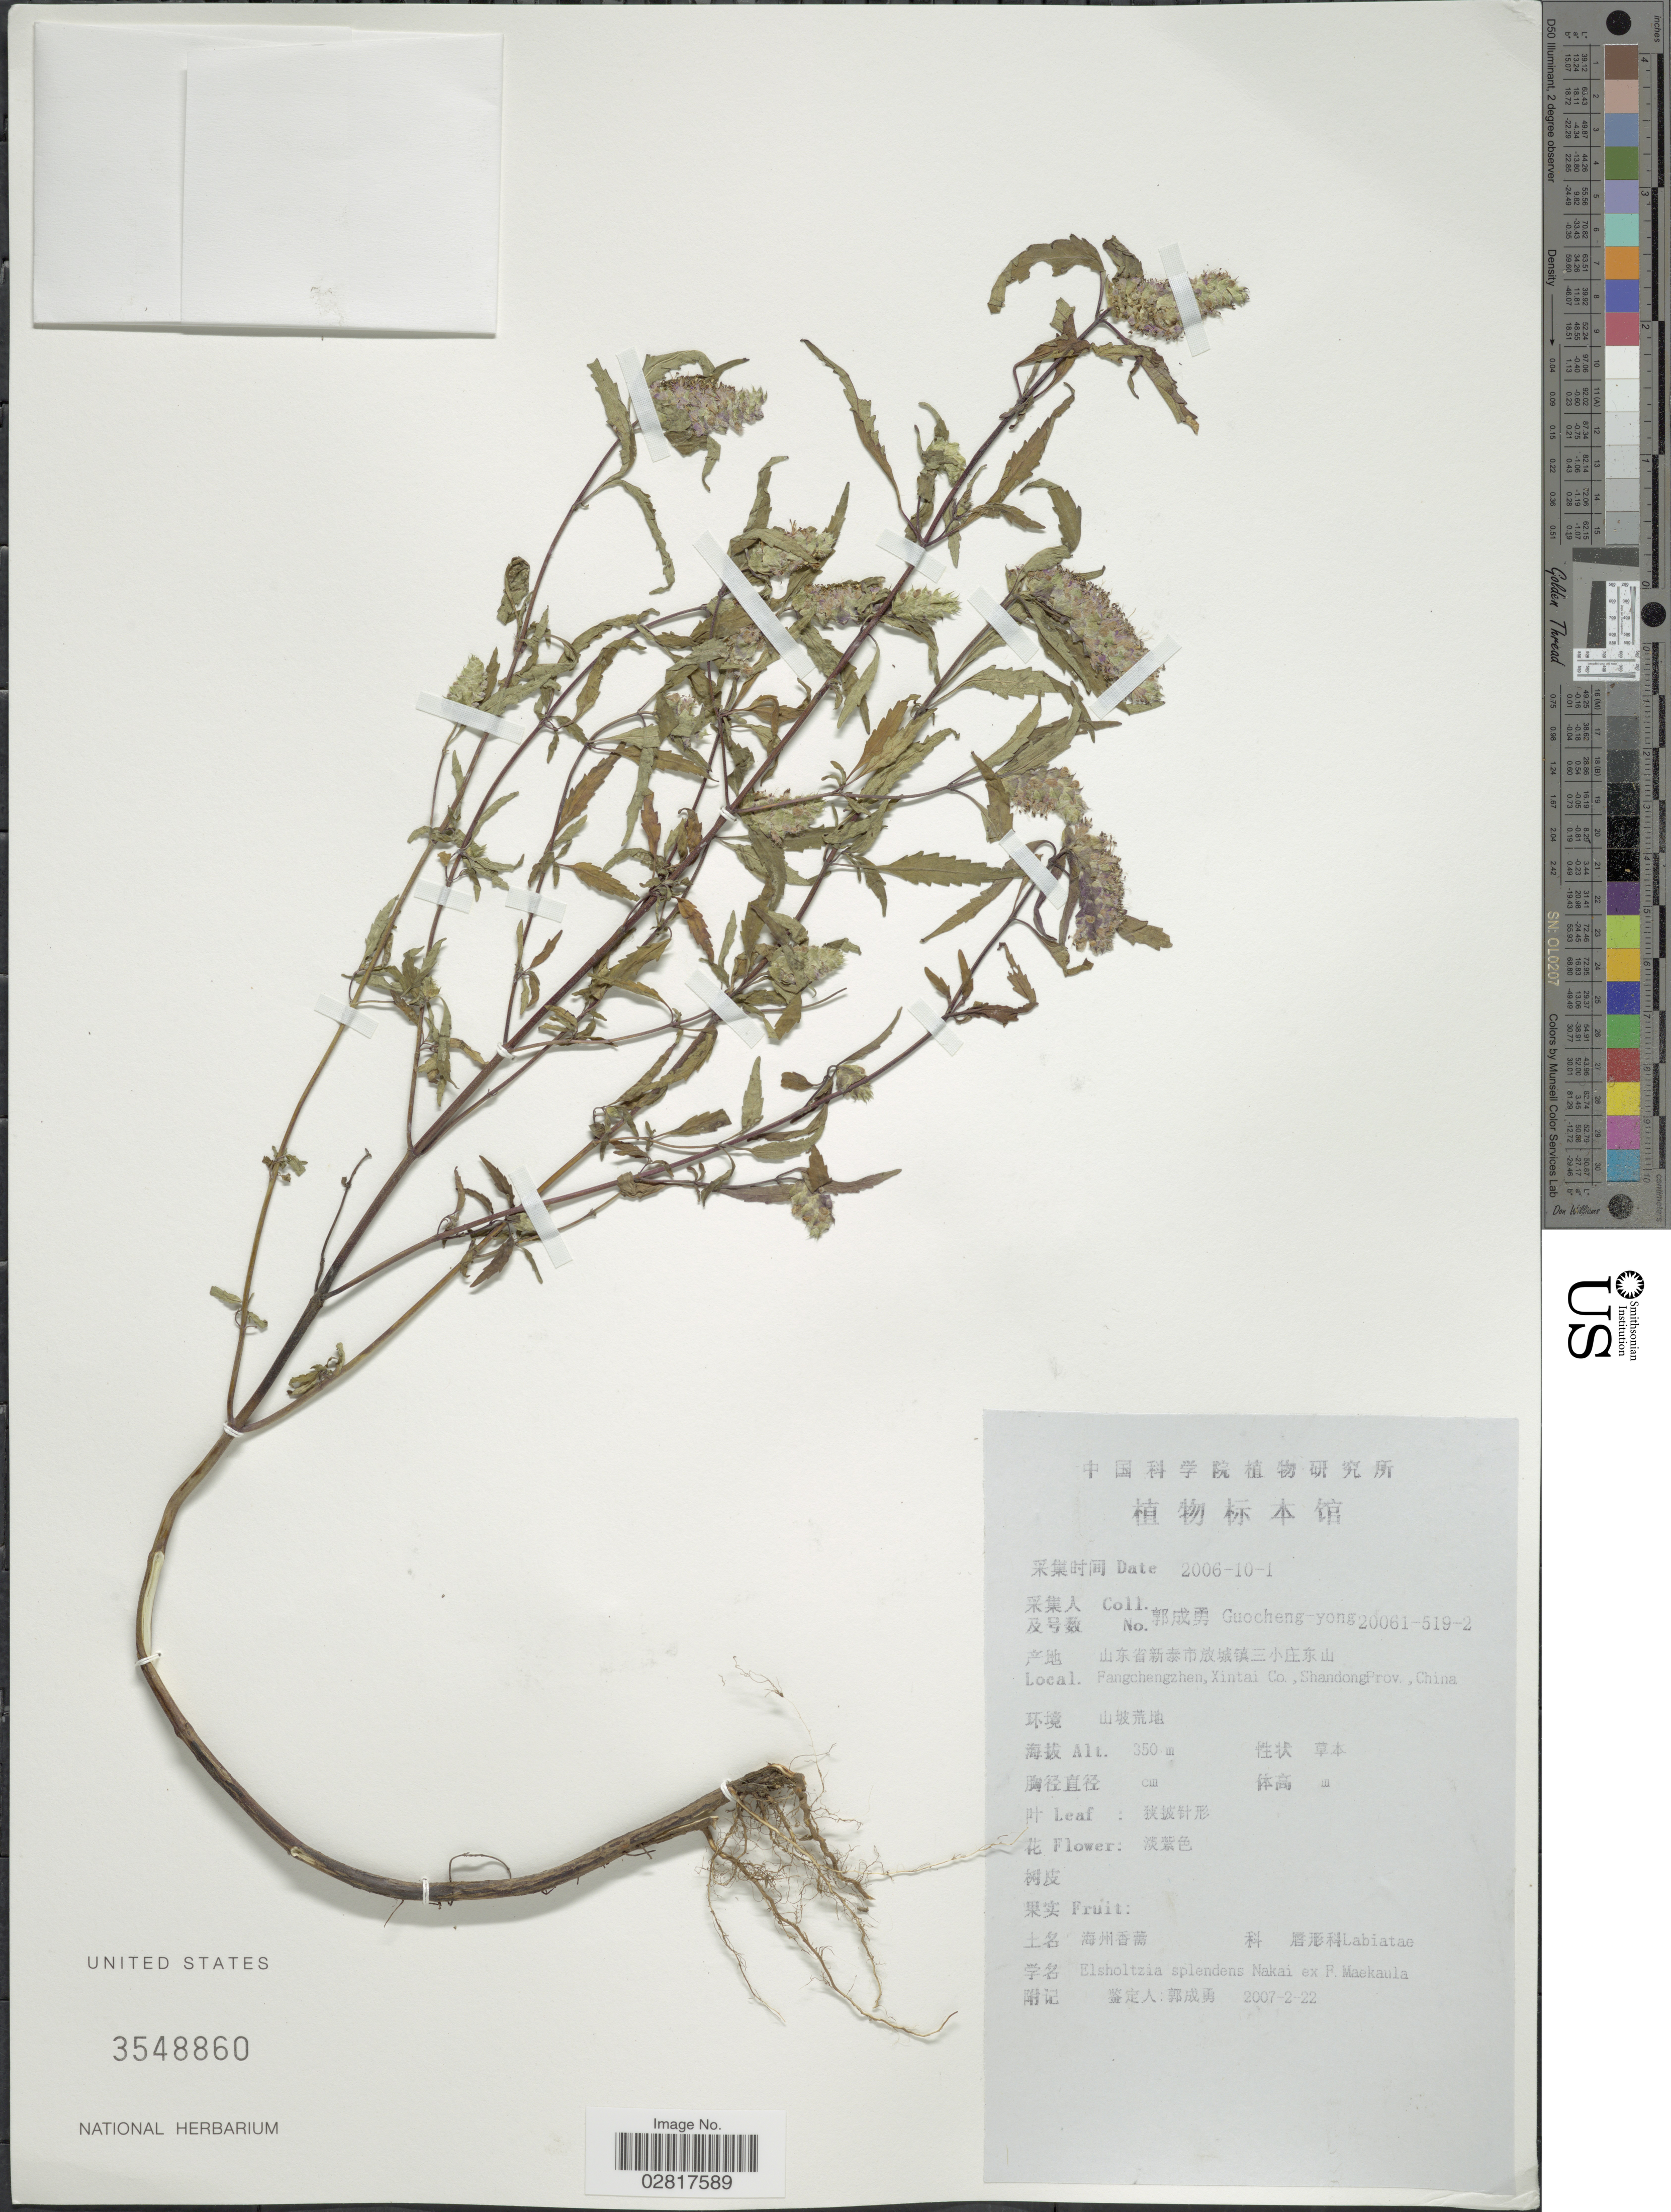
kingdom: Plantae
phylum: Tracheophyta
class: Magnoliopsida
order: Lamiales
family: Lamiaceae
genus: Elsholtzia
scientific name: Elsholtzia splendens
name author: Nakai ex F. Maek.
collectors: Guo cheng-yong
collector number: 20061-519-2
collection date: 2006-10-01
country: China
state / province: Shandong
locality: Fangchengzhen, Xintai Co., Shandong Prov.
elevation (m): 350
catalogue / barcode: US 3548860